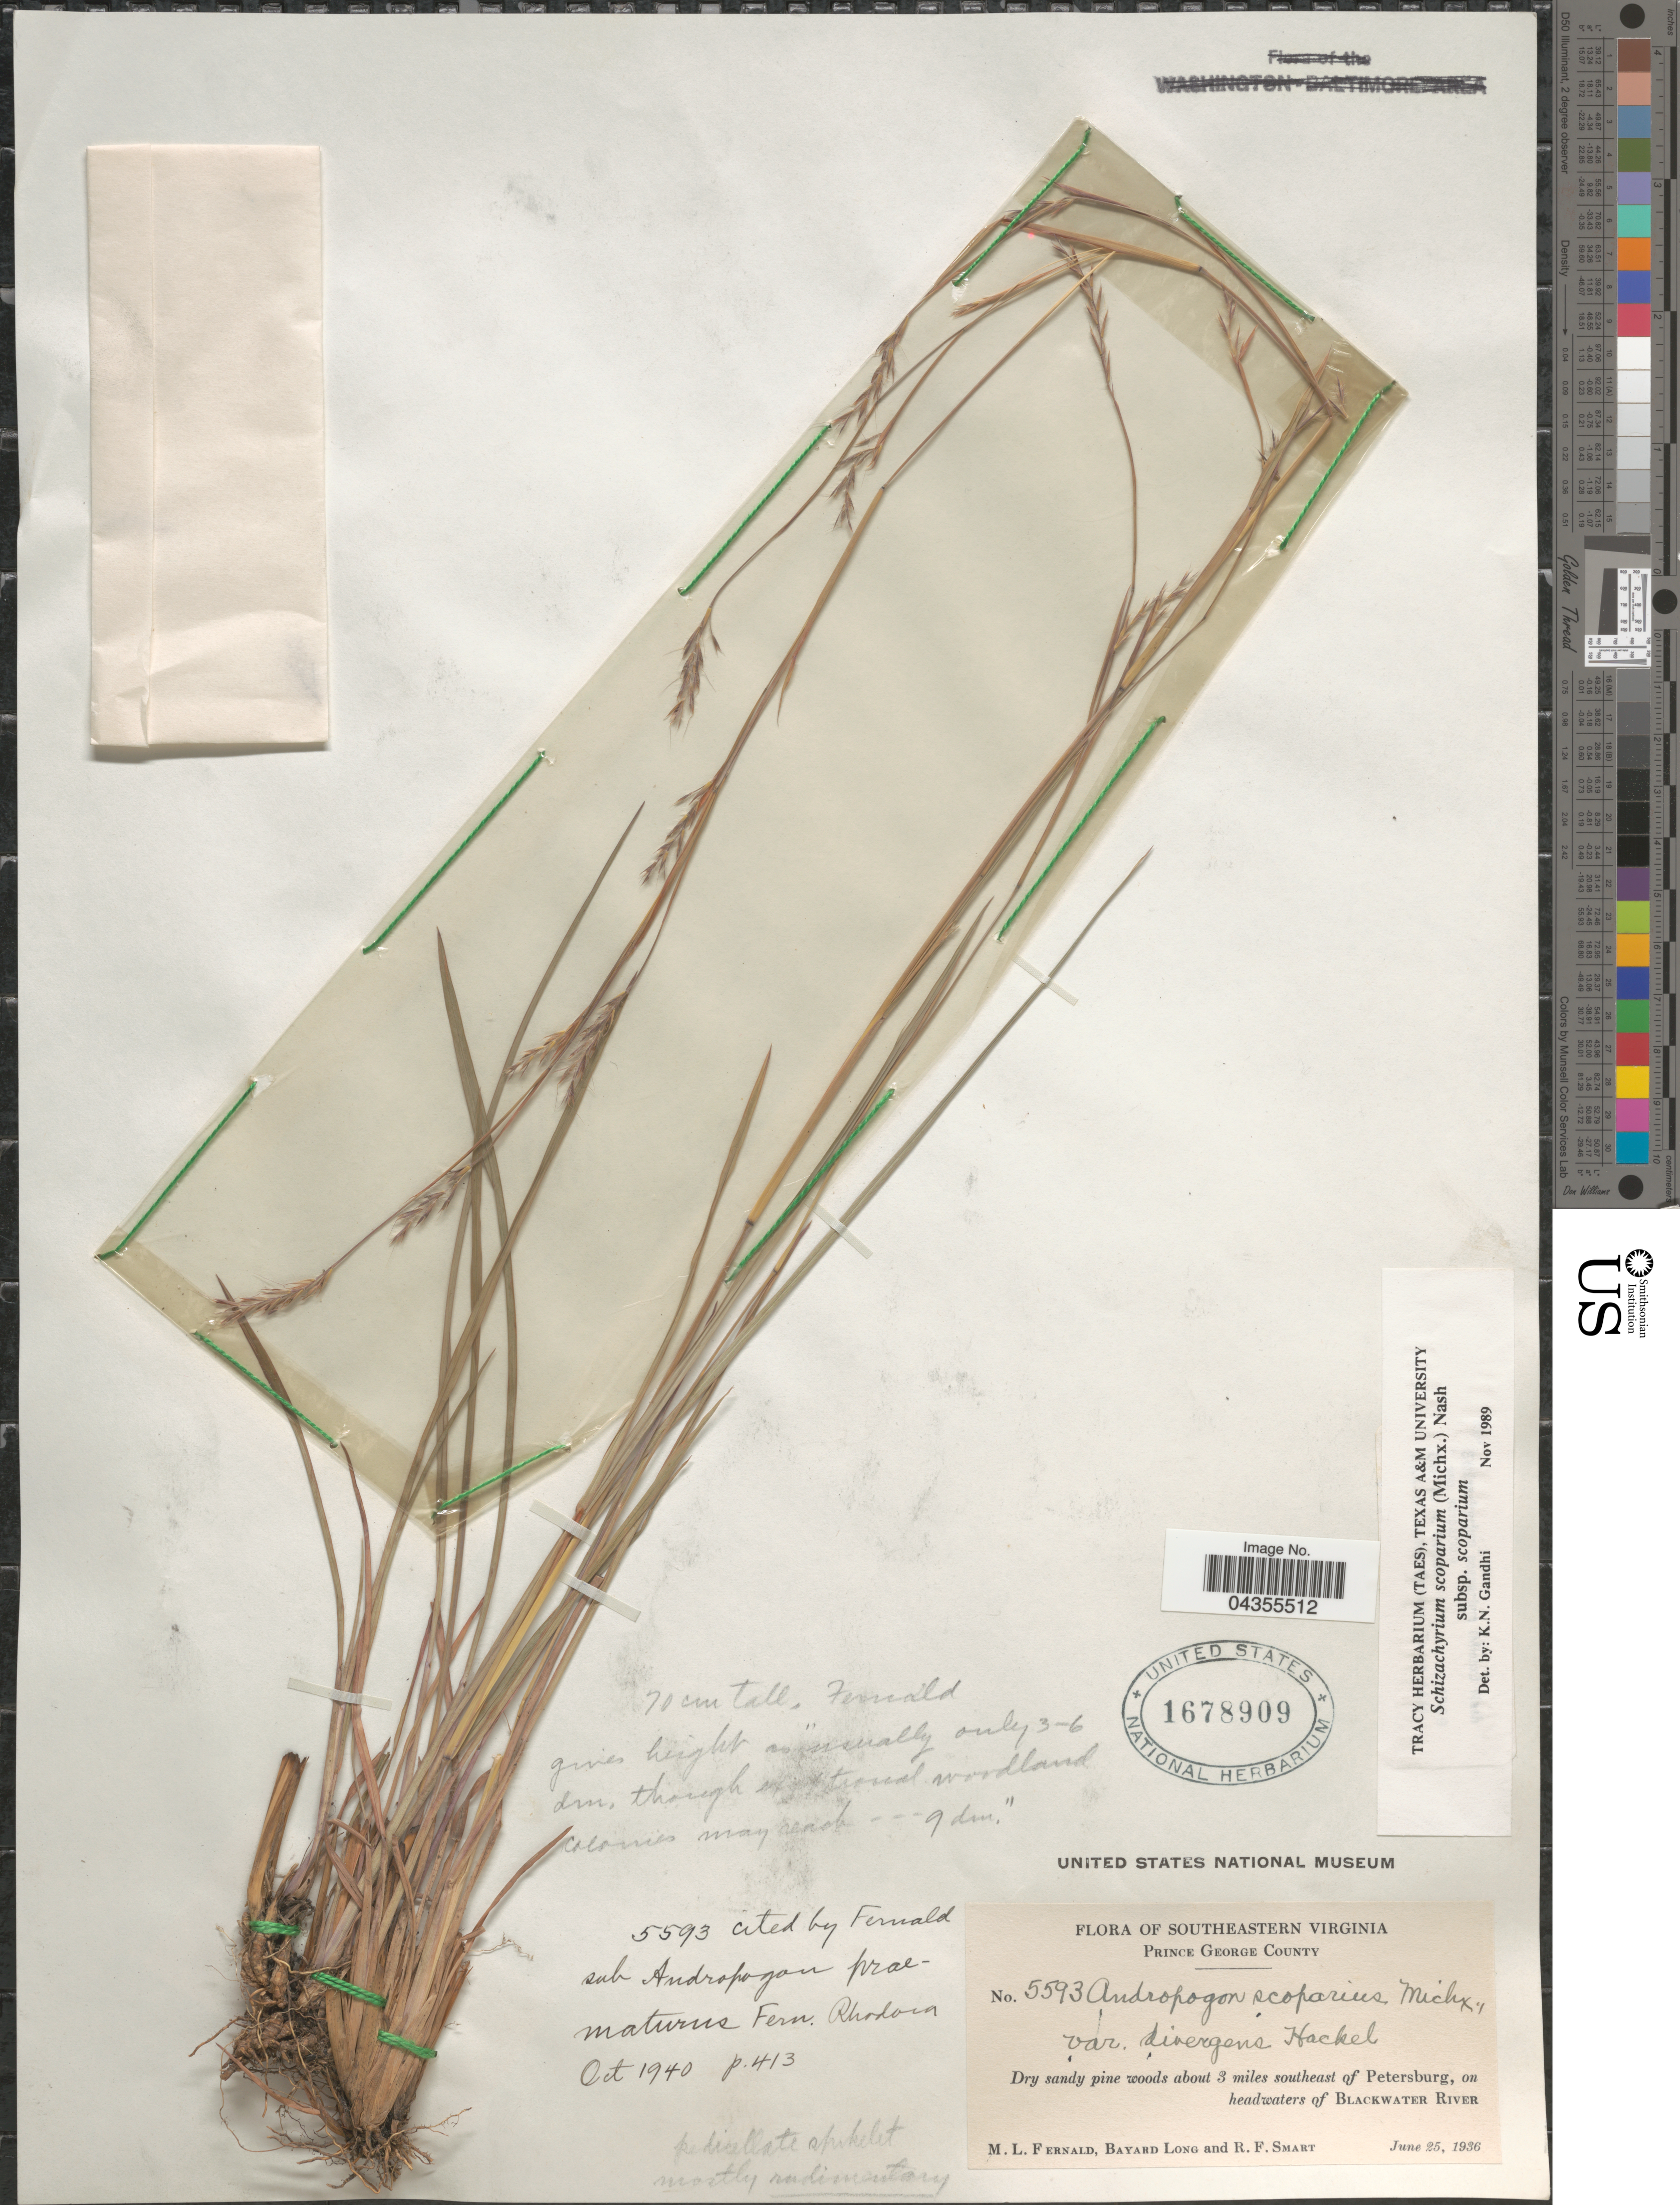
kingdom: Plantae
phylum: Tracheophyta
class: Liliopsida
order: Poales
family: Poaceae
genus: Schizachyrium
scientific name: Schizachyrium scoparium var. scoparium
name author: (Michx.) Nash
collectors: M. L. Fernald, B. Long & R. Smart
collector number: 5593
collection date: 1936-06-25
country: United States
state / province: Virginia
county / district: Prince George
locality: Southeastern Virginia. Prince George County. Dry sandy pine woods about 3 miles southeast of Petersburg, on headwaters of Blackwater River.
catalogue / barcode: US 1678909